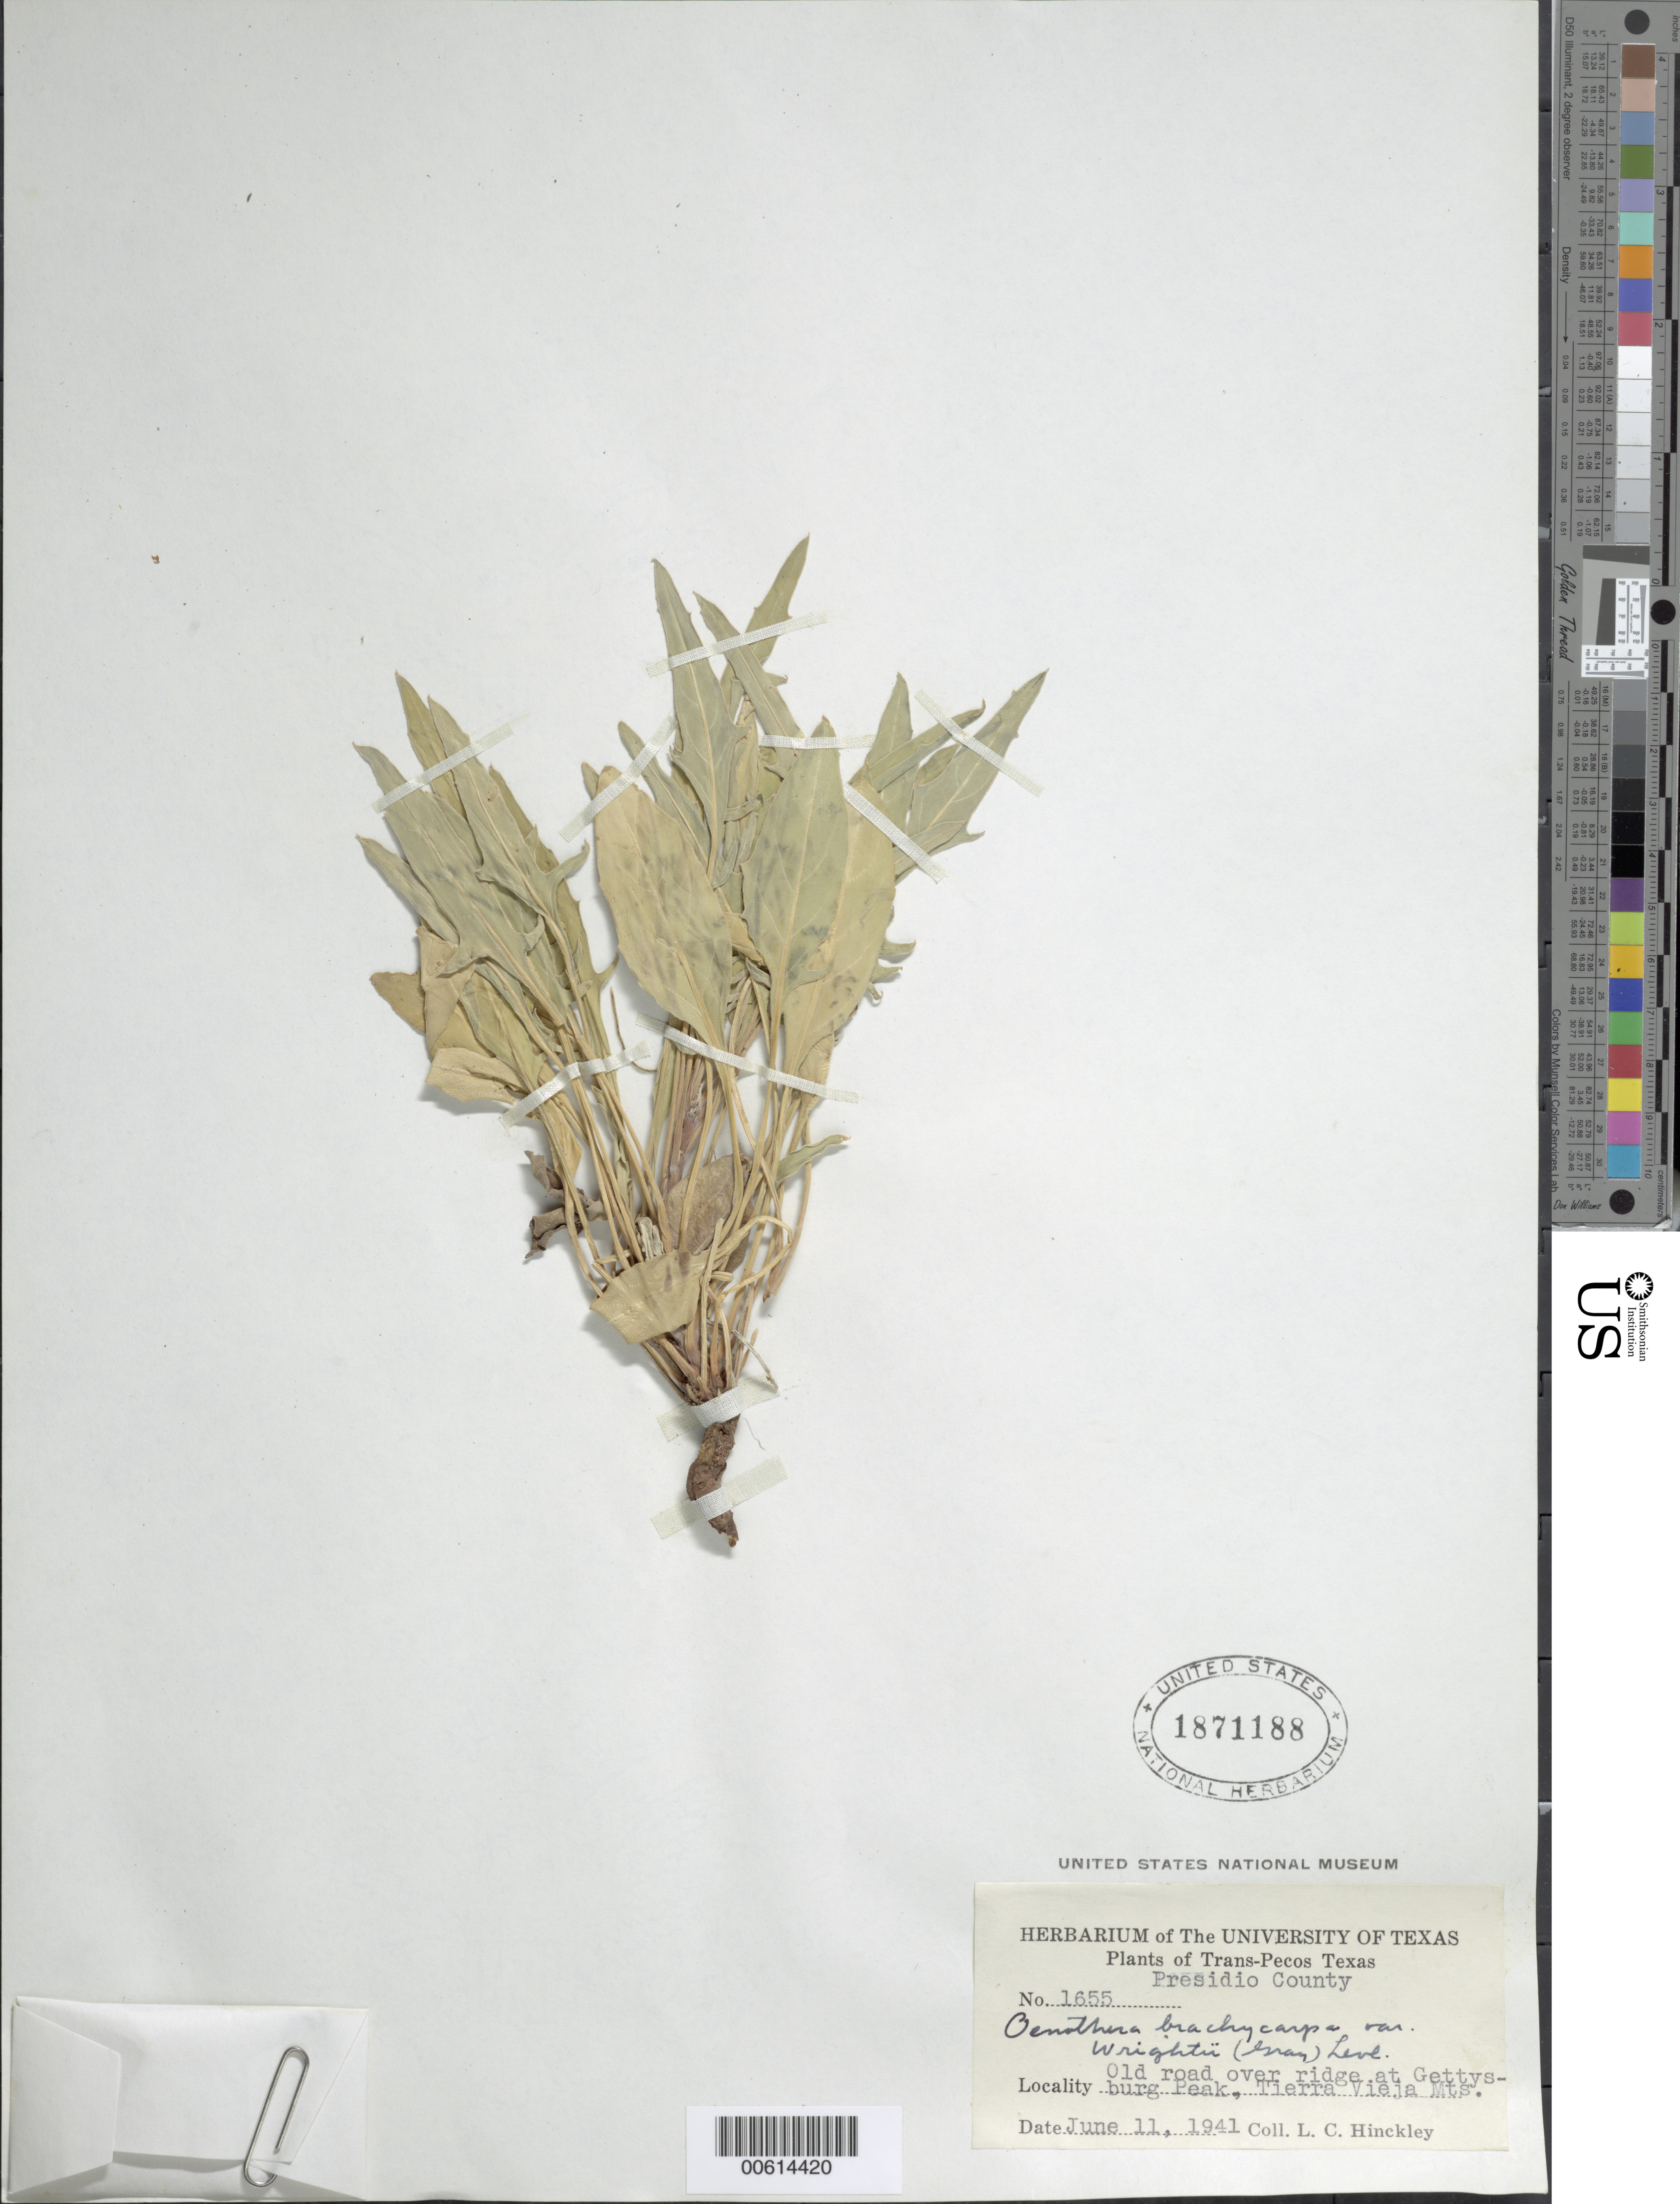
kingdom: Plantae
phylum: Tracheophyta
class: Magnoliopsida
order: Myrtales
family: Onagraceae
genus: Oenothera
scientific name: Oenothera brachycarpa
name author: A. Gray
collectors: L. Hinckley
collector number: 1655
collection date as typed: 11 Jun 1941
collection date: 1941-06-11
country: United States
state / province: Texas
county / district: Presidio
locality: Old road over ridge at Gettysburg Peak, Toerra Vieja Mts.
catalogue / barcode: US 1871188